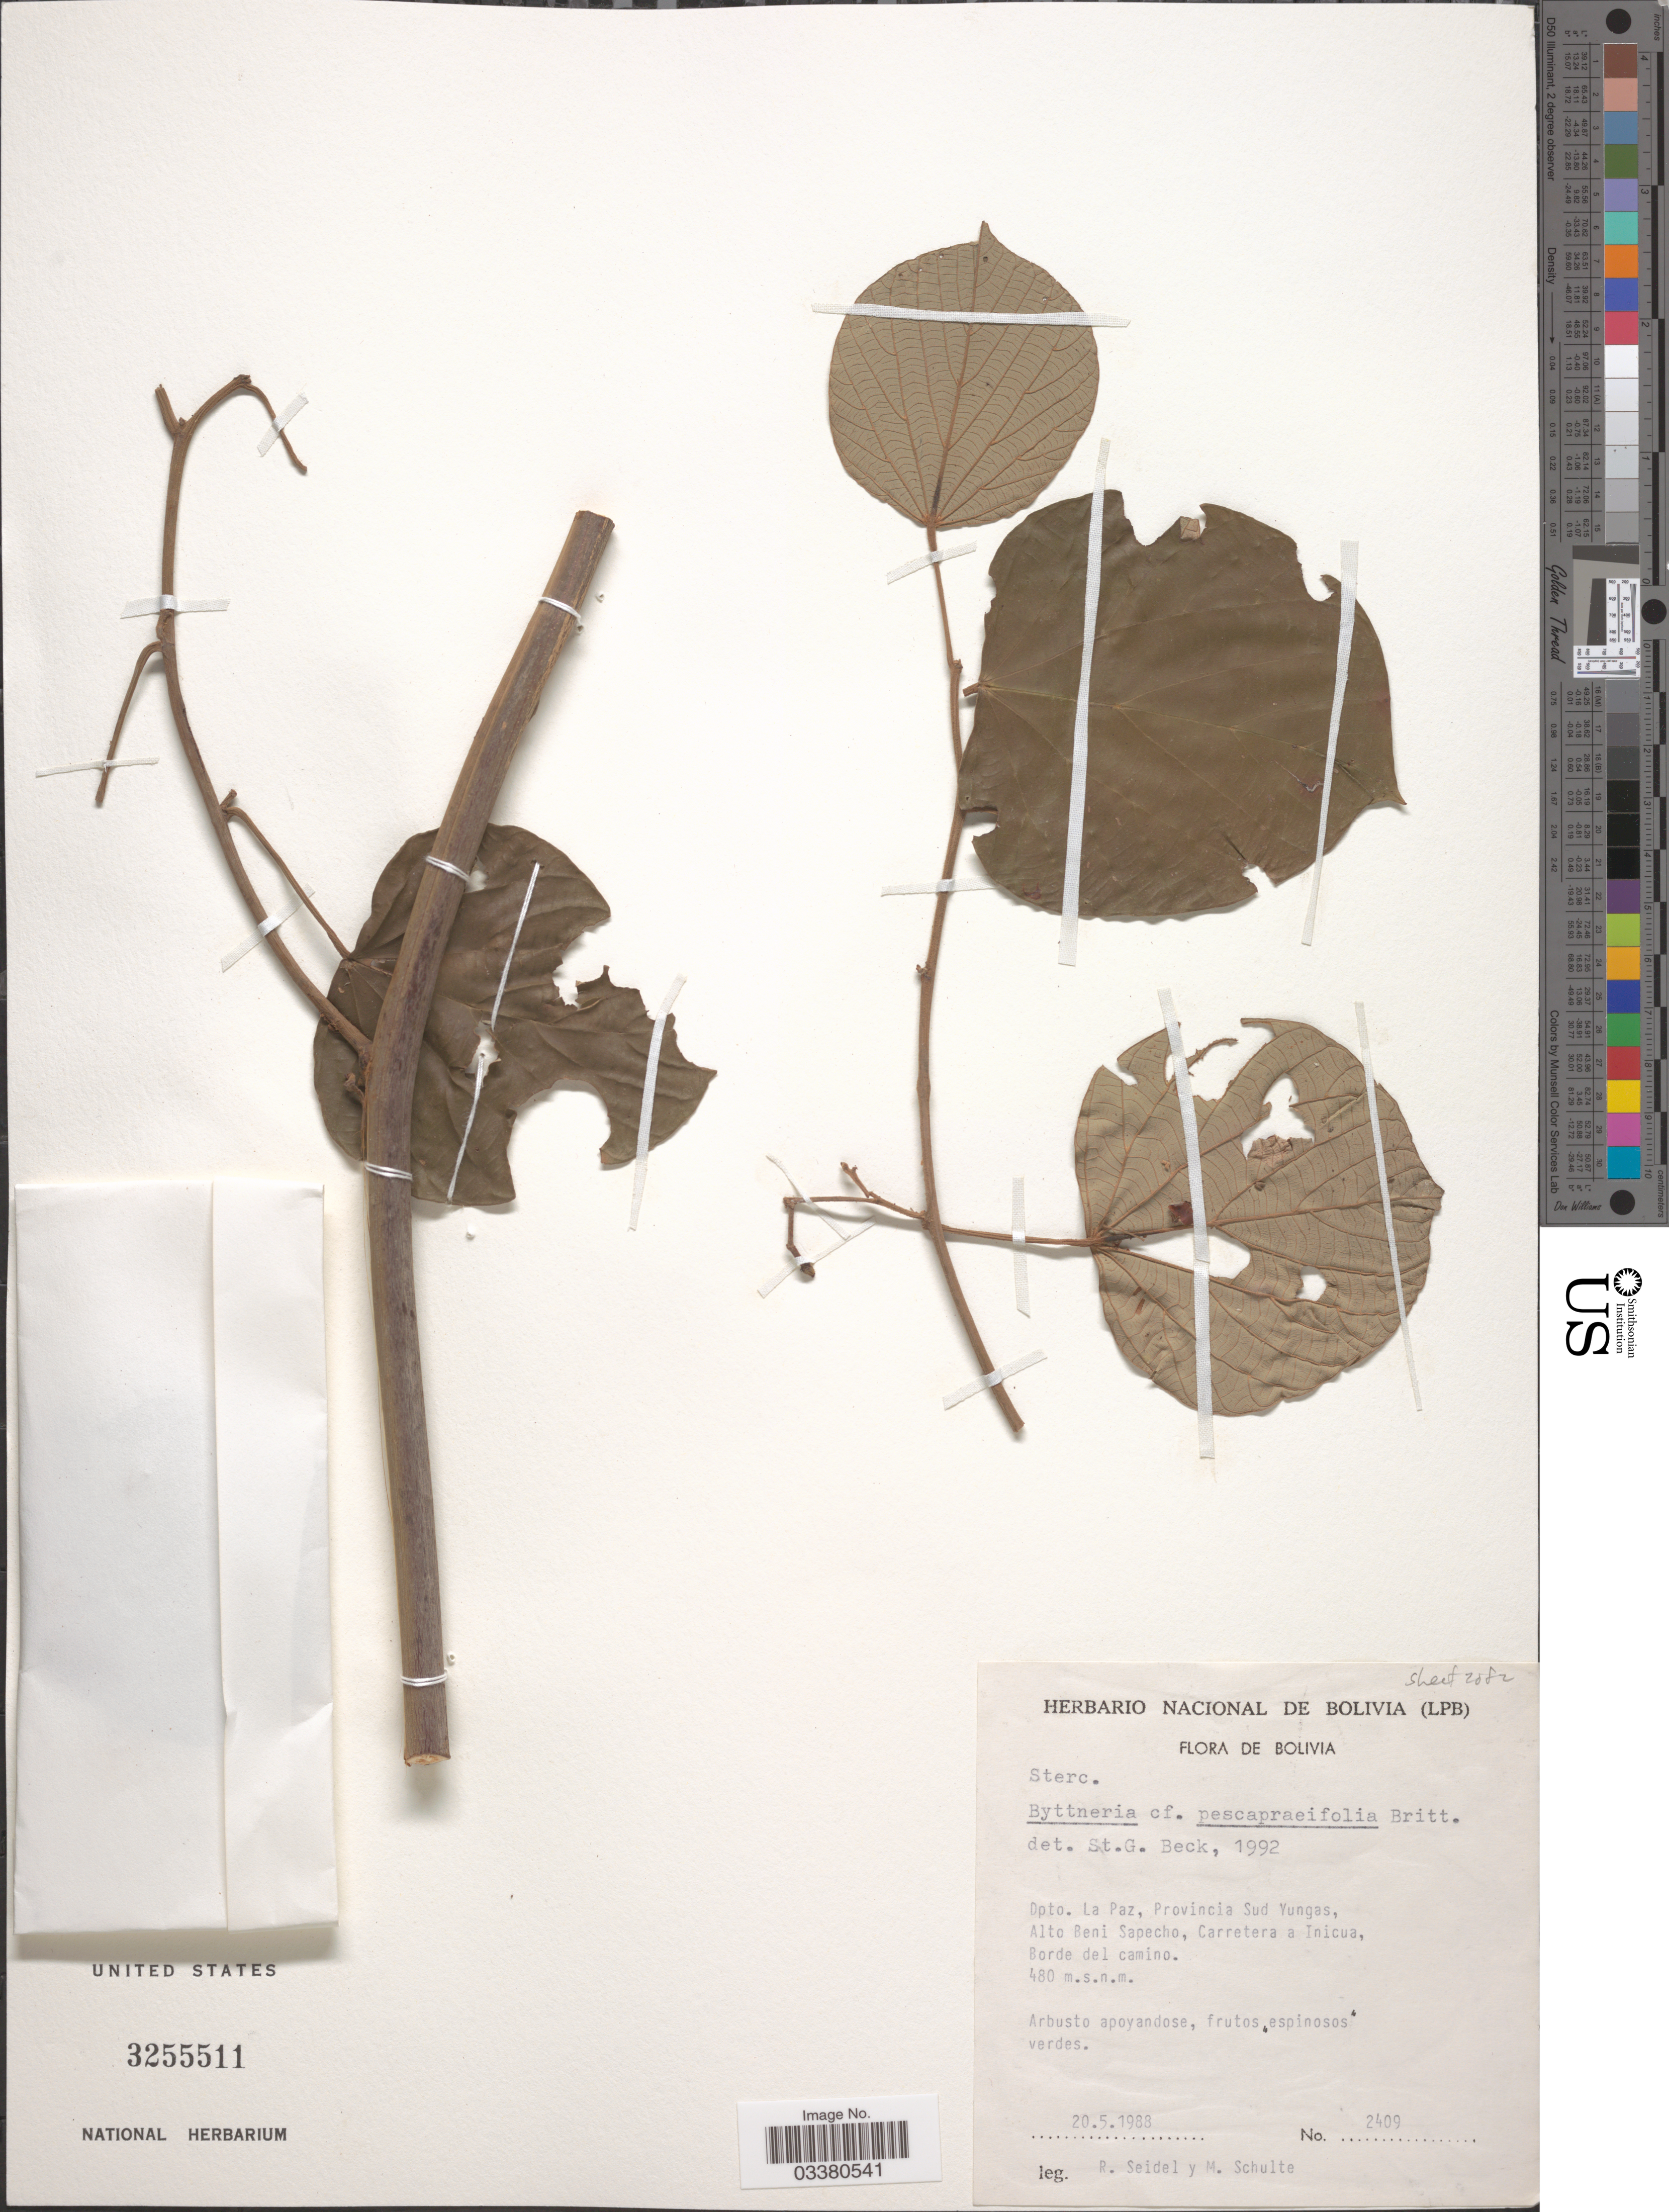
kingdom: Plantae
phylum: Tracheophyta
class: Magnoliopsida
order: Malvales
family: Malvaceae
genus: Byttneria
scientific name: Byttneria pescapriifolia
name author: Britton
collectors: R. Seidel & M. Schulte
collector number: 2409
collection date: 1988-05-20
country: Bolivia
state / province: La Paz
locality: Dpto. La Paz, Provincia Sud Yungas, Alto Beni Sapecho, Carretera a Inicua, Borde del camino.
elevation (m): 480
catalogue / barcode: US 3255511